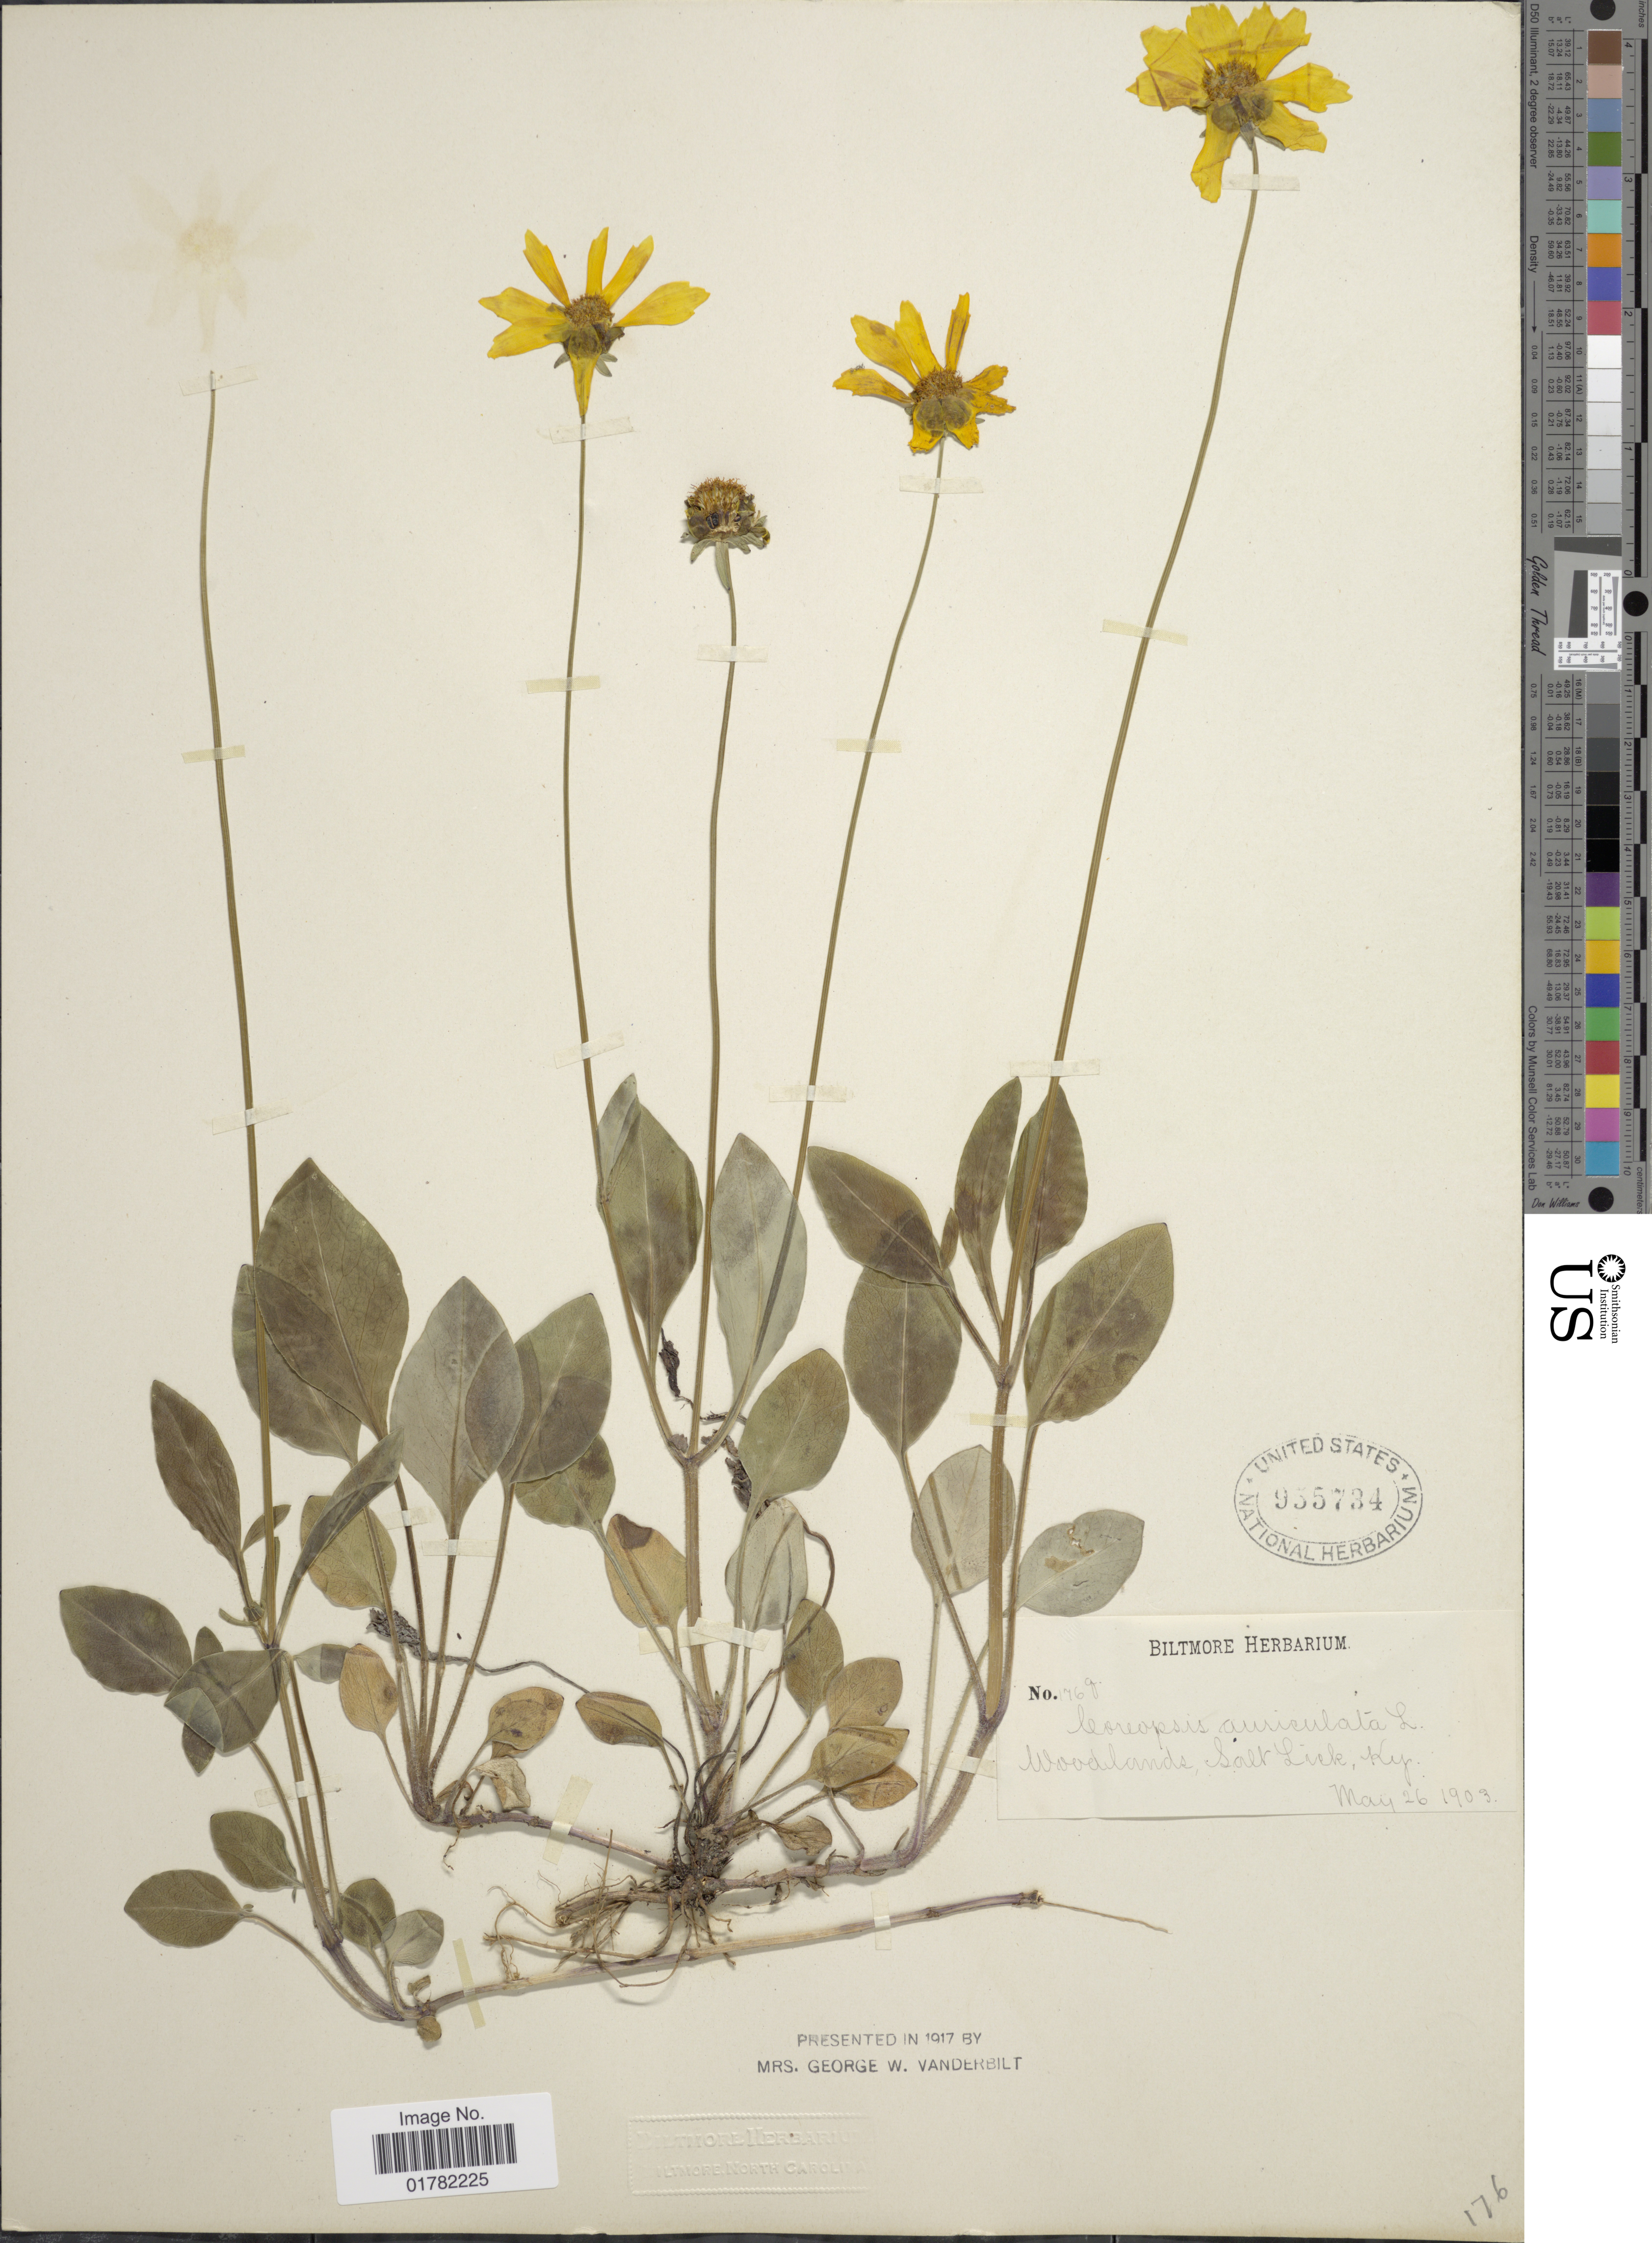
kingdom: Plantae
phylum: Tracheophyta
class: Magnoliopsida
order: Asterales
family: Asteraceae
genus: Coreopsis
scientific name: Coreopsis auriculata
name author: L.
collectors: ex herb. Biltmore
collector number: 176g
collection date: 1903-05-26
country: United States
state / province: Kentucky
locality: Woodlands, Salk Lick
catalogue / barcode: US 935734